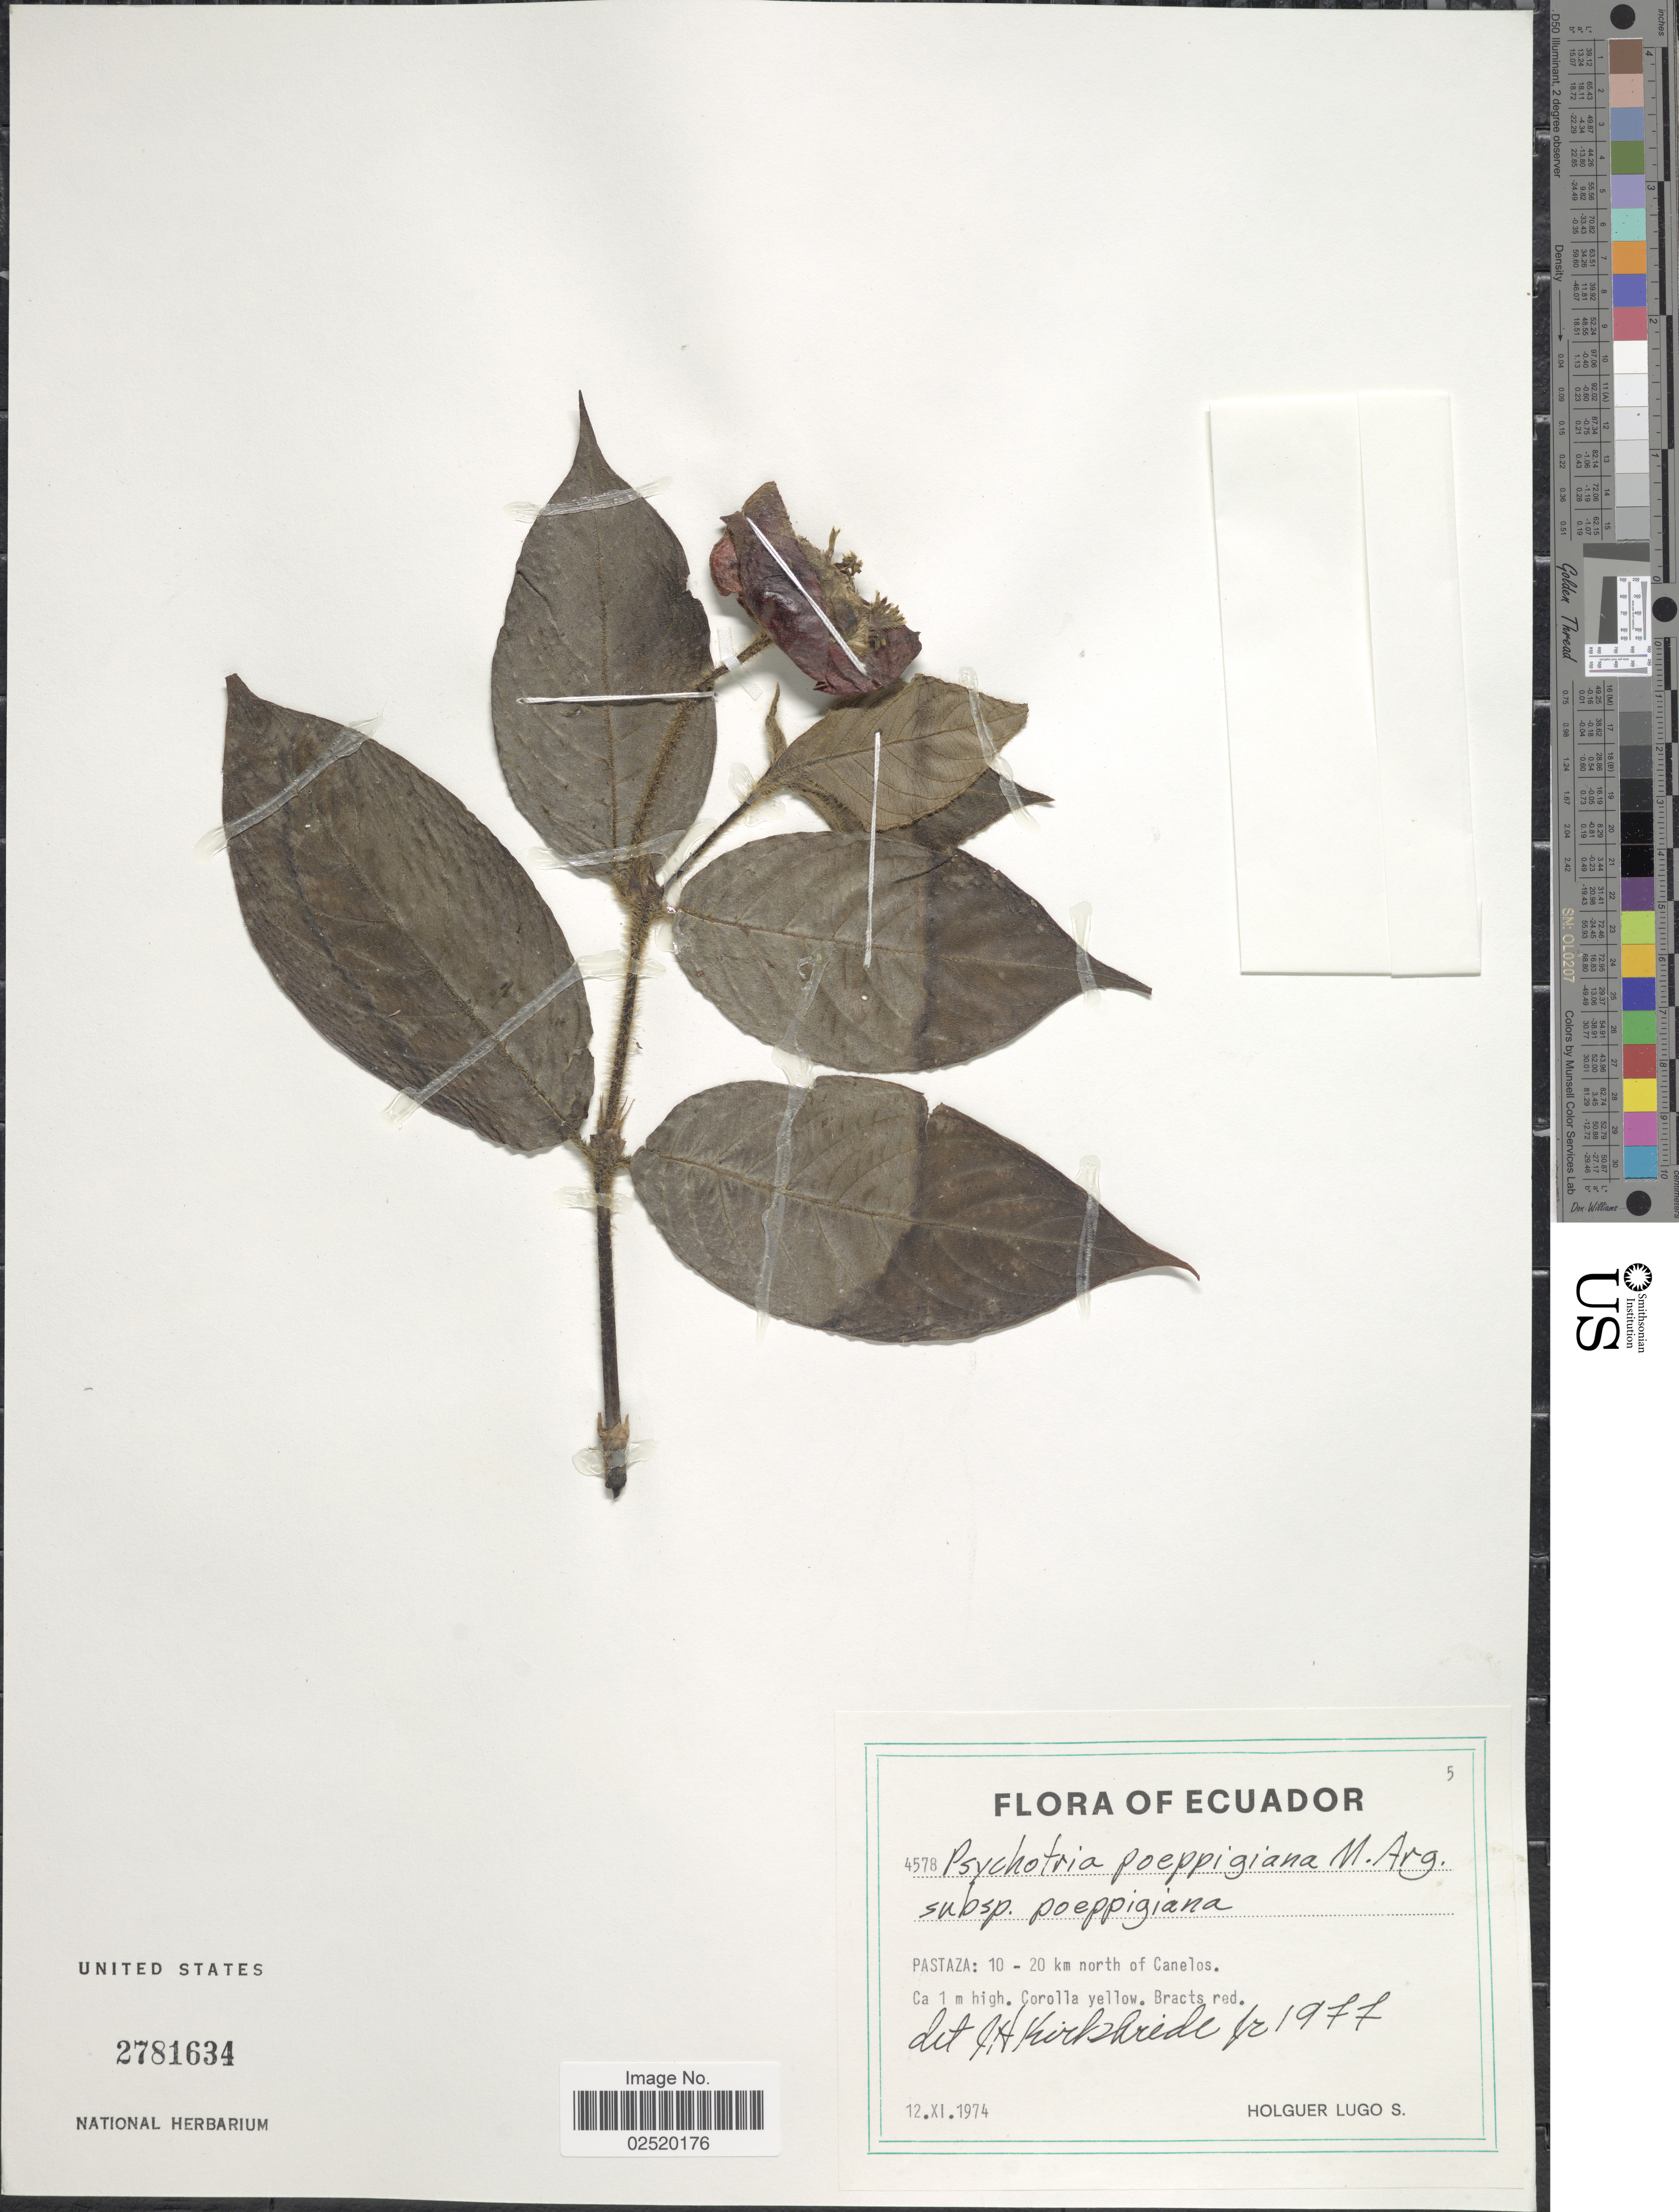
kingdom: Plantae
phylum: Tracheophyta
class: Magnoliopsida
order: Gentianales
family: Rubiaceae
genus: Psychotria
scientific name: Psychotria poeppigiana subsp. poeppigiana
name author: Müll. Arg.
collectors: H. Lugo S.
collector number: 4578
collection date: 1974-11-12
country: Ecuador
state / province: Pastaza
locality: Pastaza: 10-20 km north of Canelos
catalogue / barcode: US 2781634